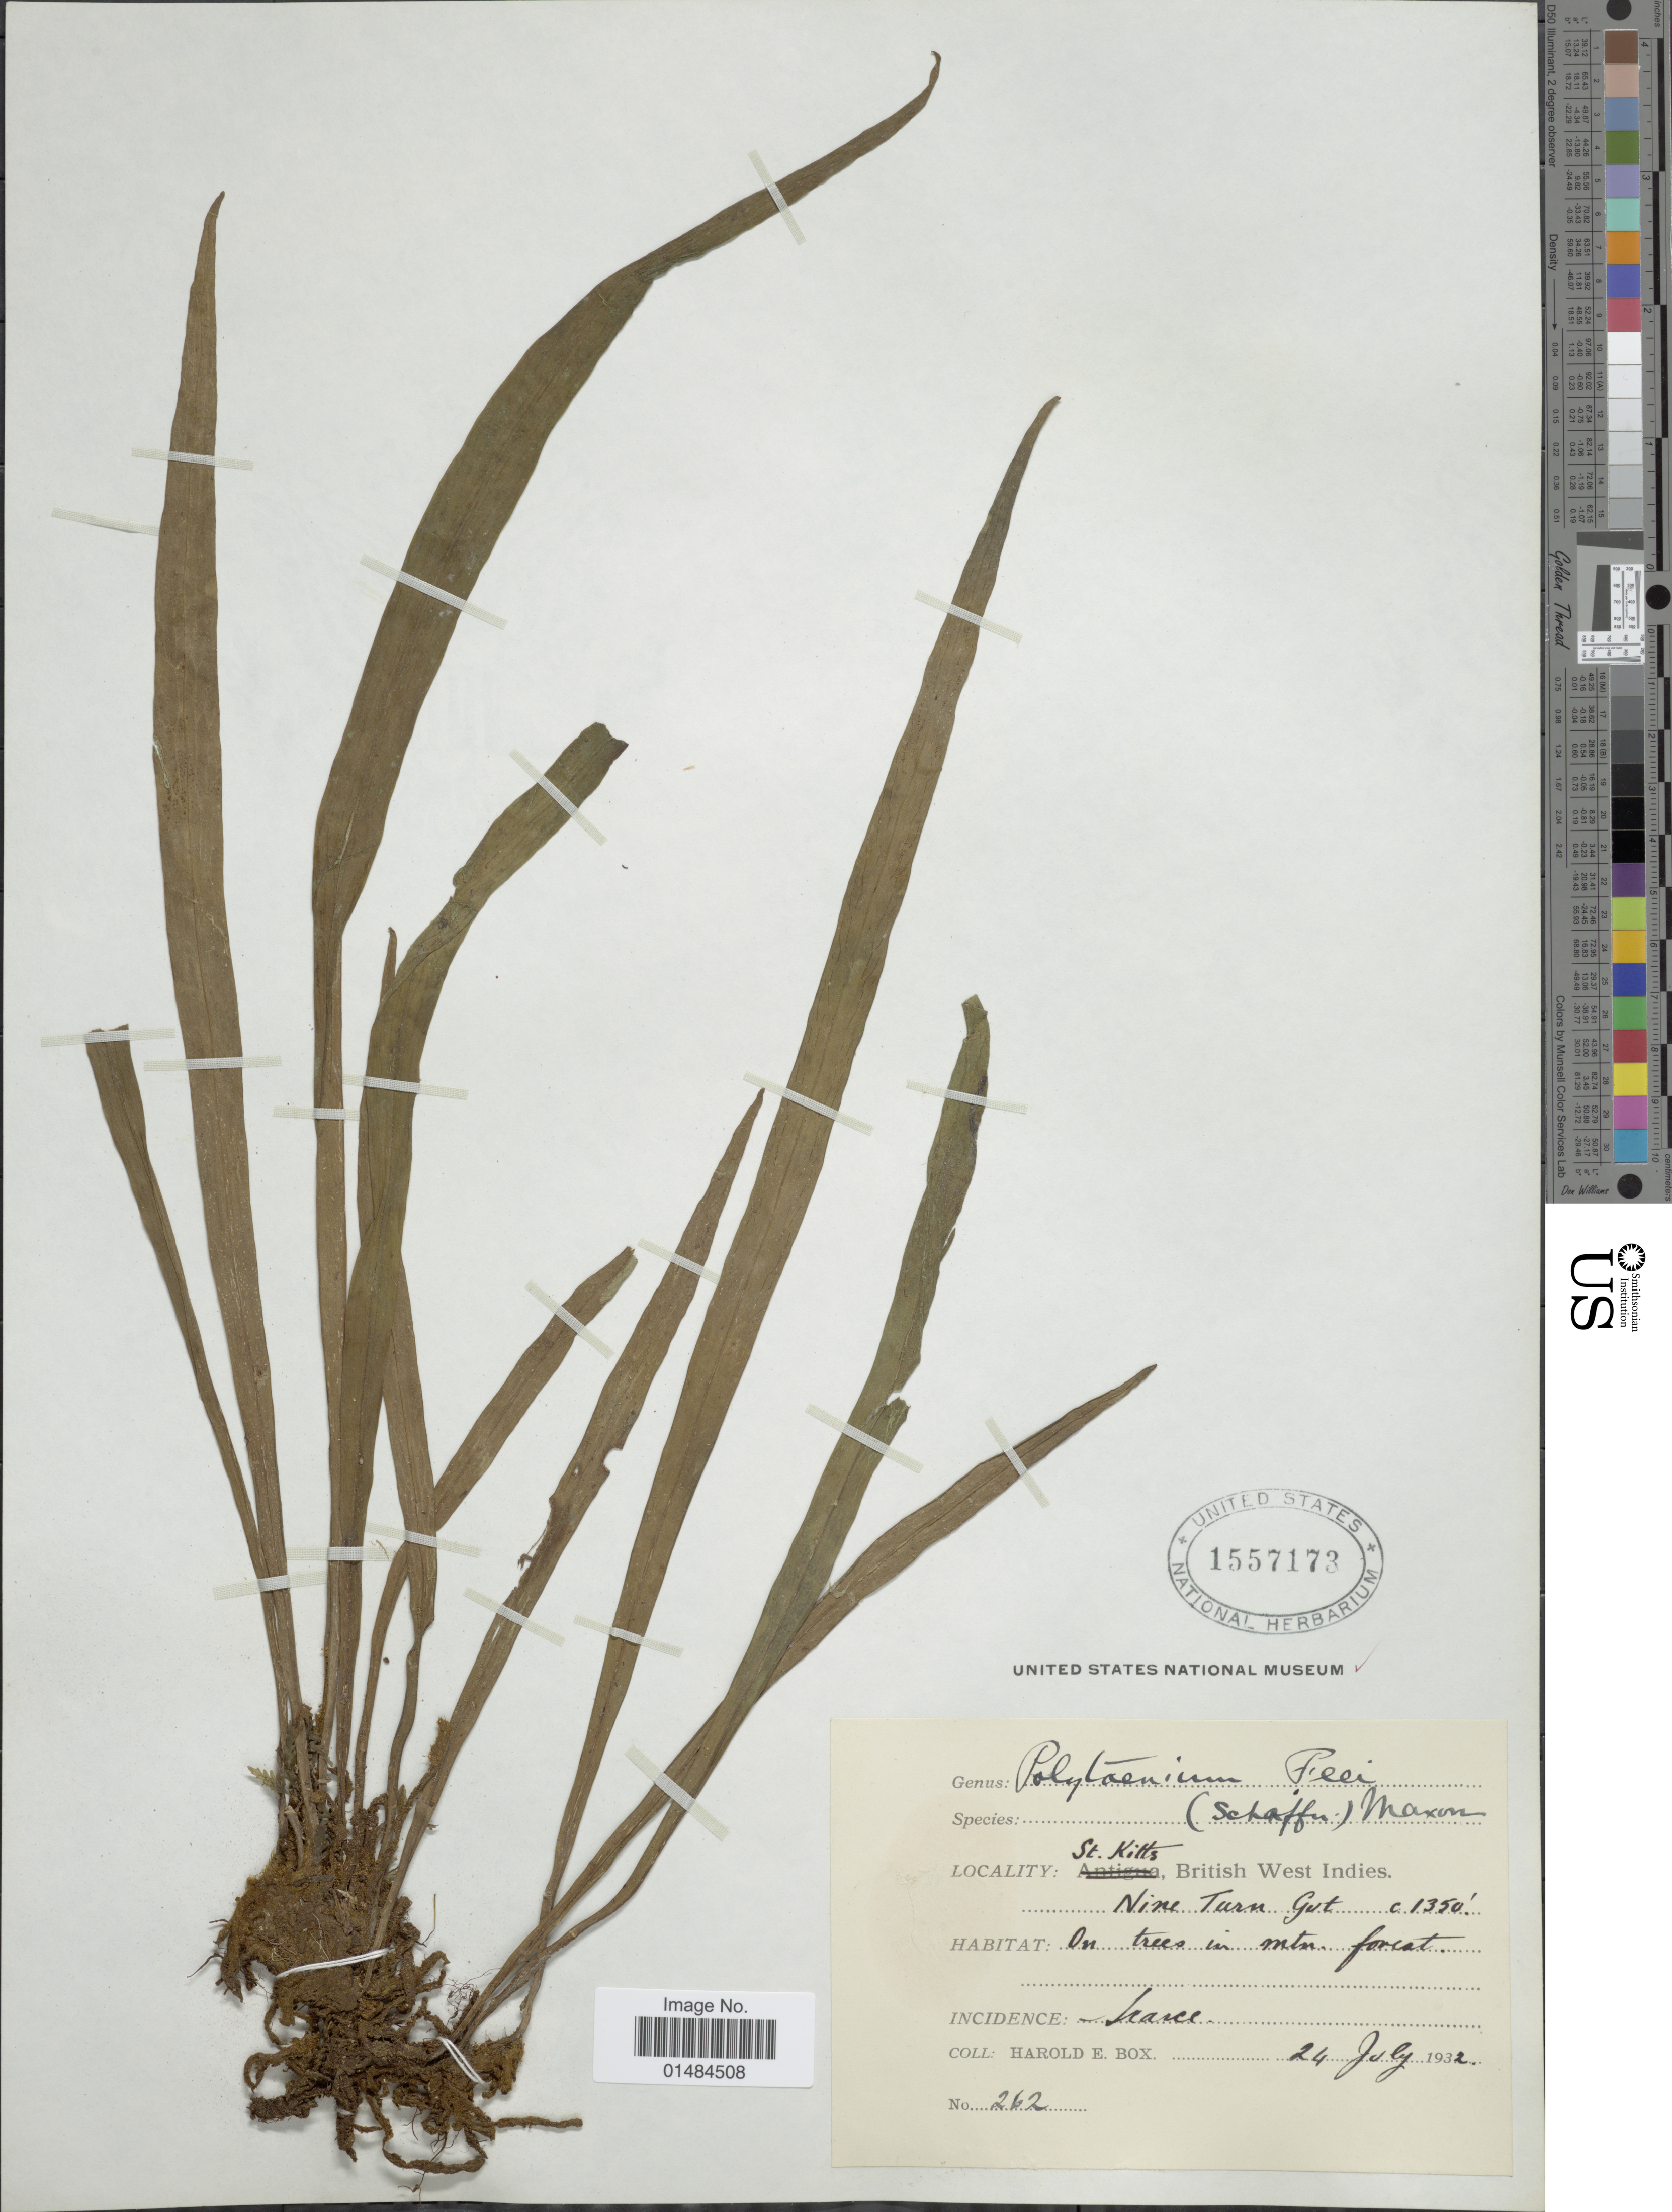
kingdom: Plantae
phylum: Tracheophyta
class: Polypodiopsida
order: Polypodiales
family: Pteridaceae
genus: Polytaenium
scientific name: Polytaenium lanceolatum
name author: (L.) Desv.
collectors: H. E. Box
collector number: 262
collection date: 1932-07-24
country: St. Christopher-Nevis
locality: St. Kitts, British West Indies. Nine Turn Gut [interpreted]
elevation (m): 411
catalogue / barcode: US 1557173